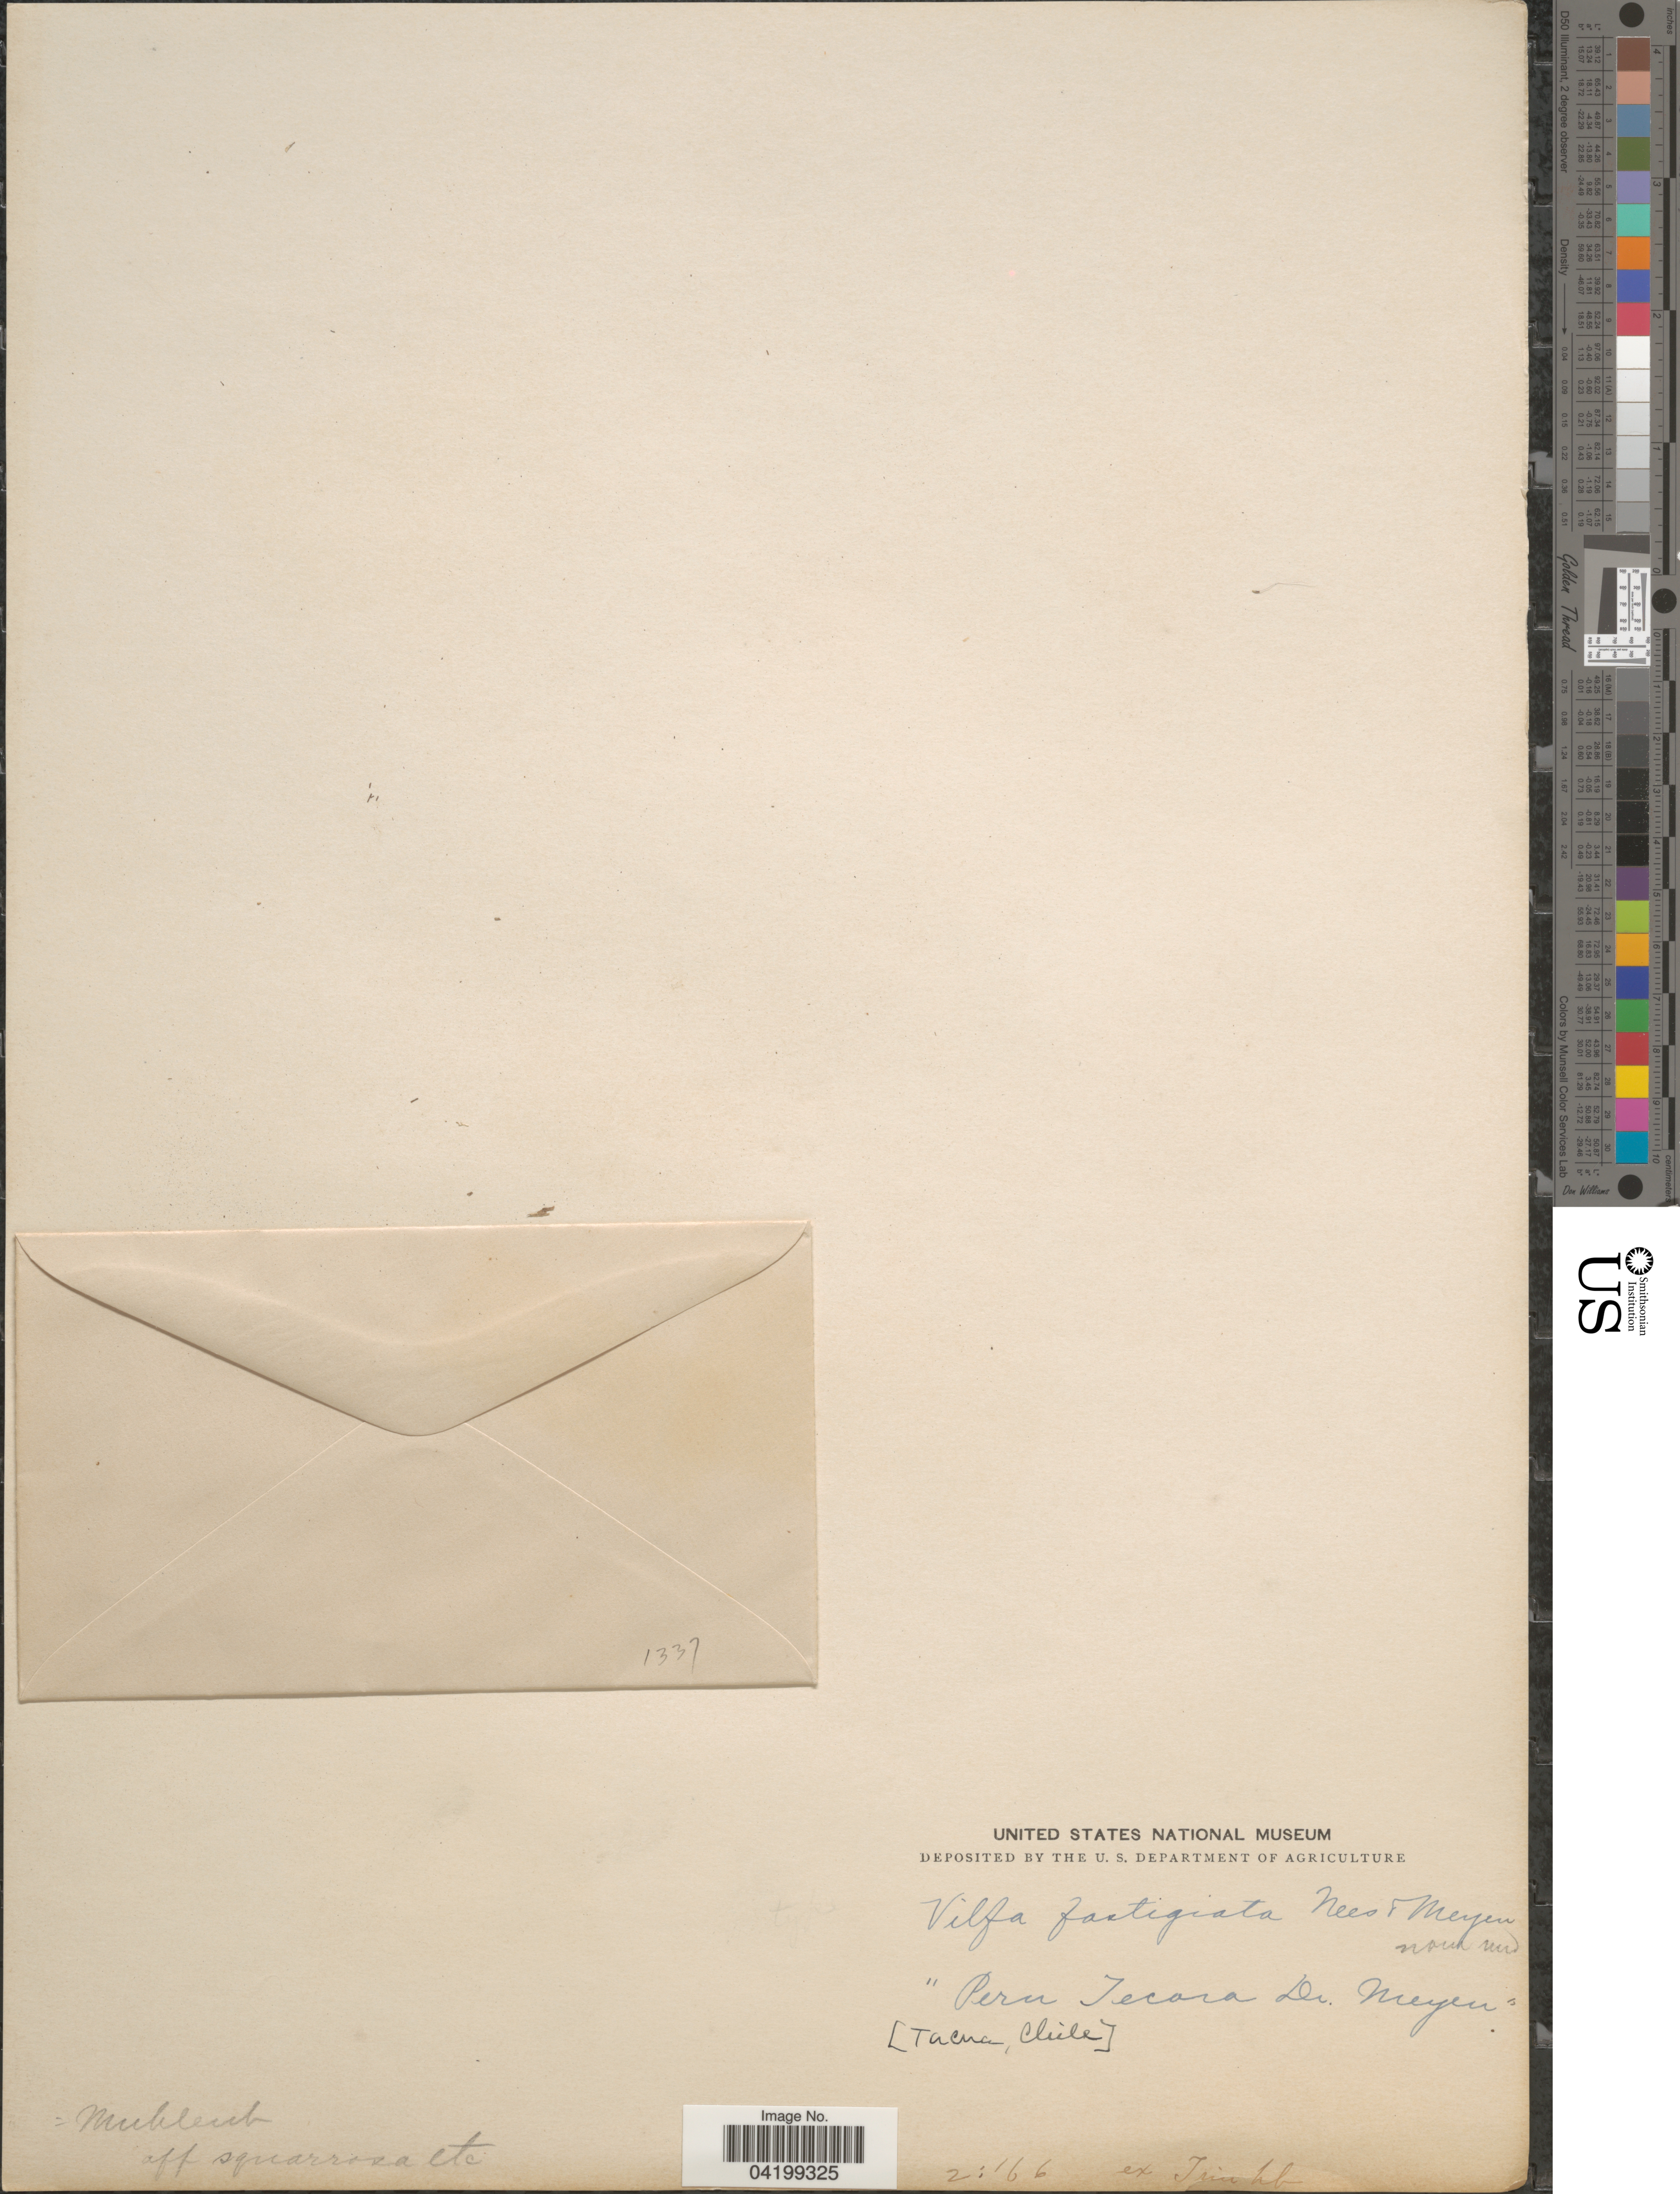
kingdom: Plantae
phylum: Tracheophyta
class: Liliopsida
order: Poales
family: Poaceae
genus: Muhlenbergia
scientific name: Muhlenbergia fastigiata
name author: (J. Presl) Henr.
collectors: Meyen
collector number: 2:166?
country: Peru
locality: Jecora [interpreted].